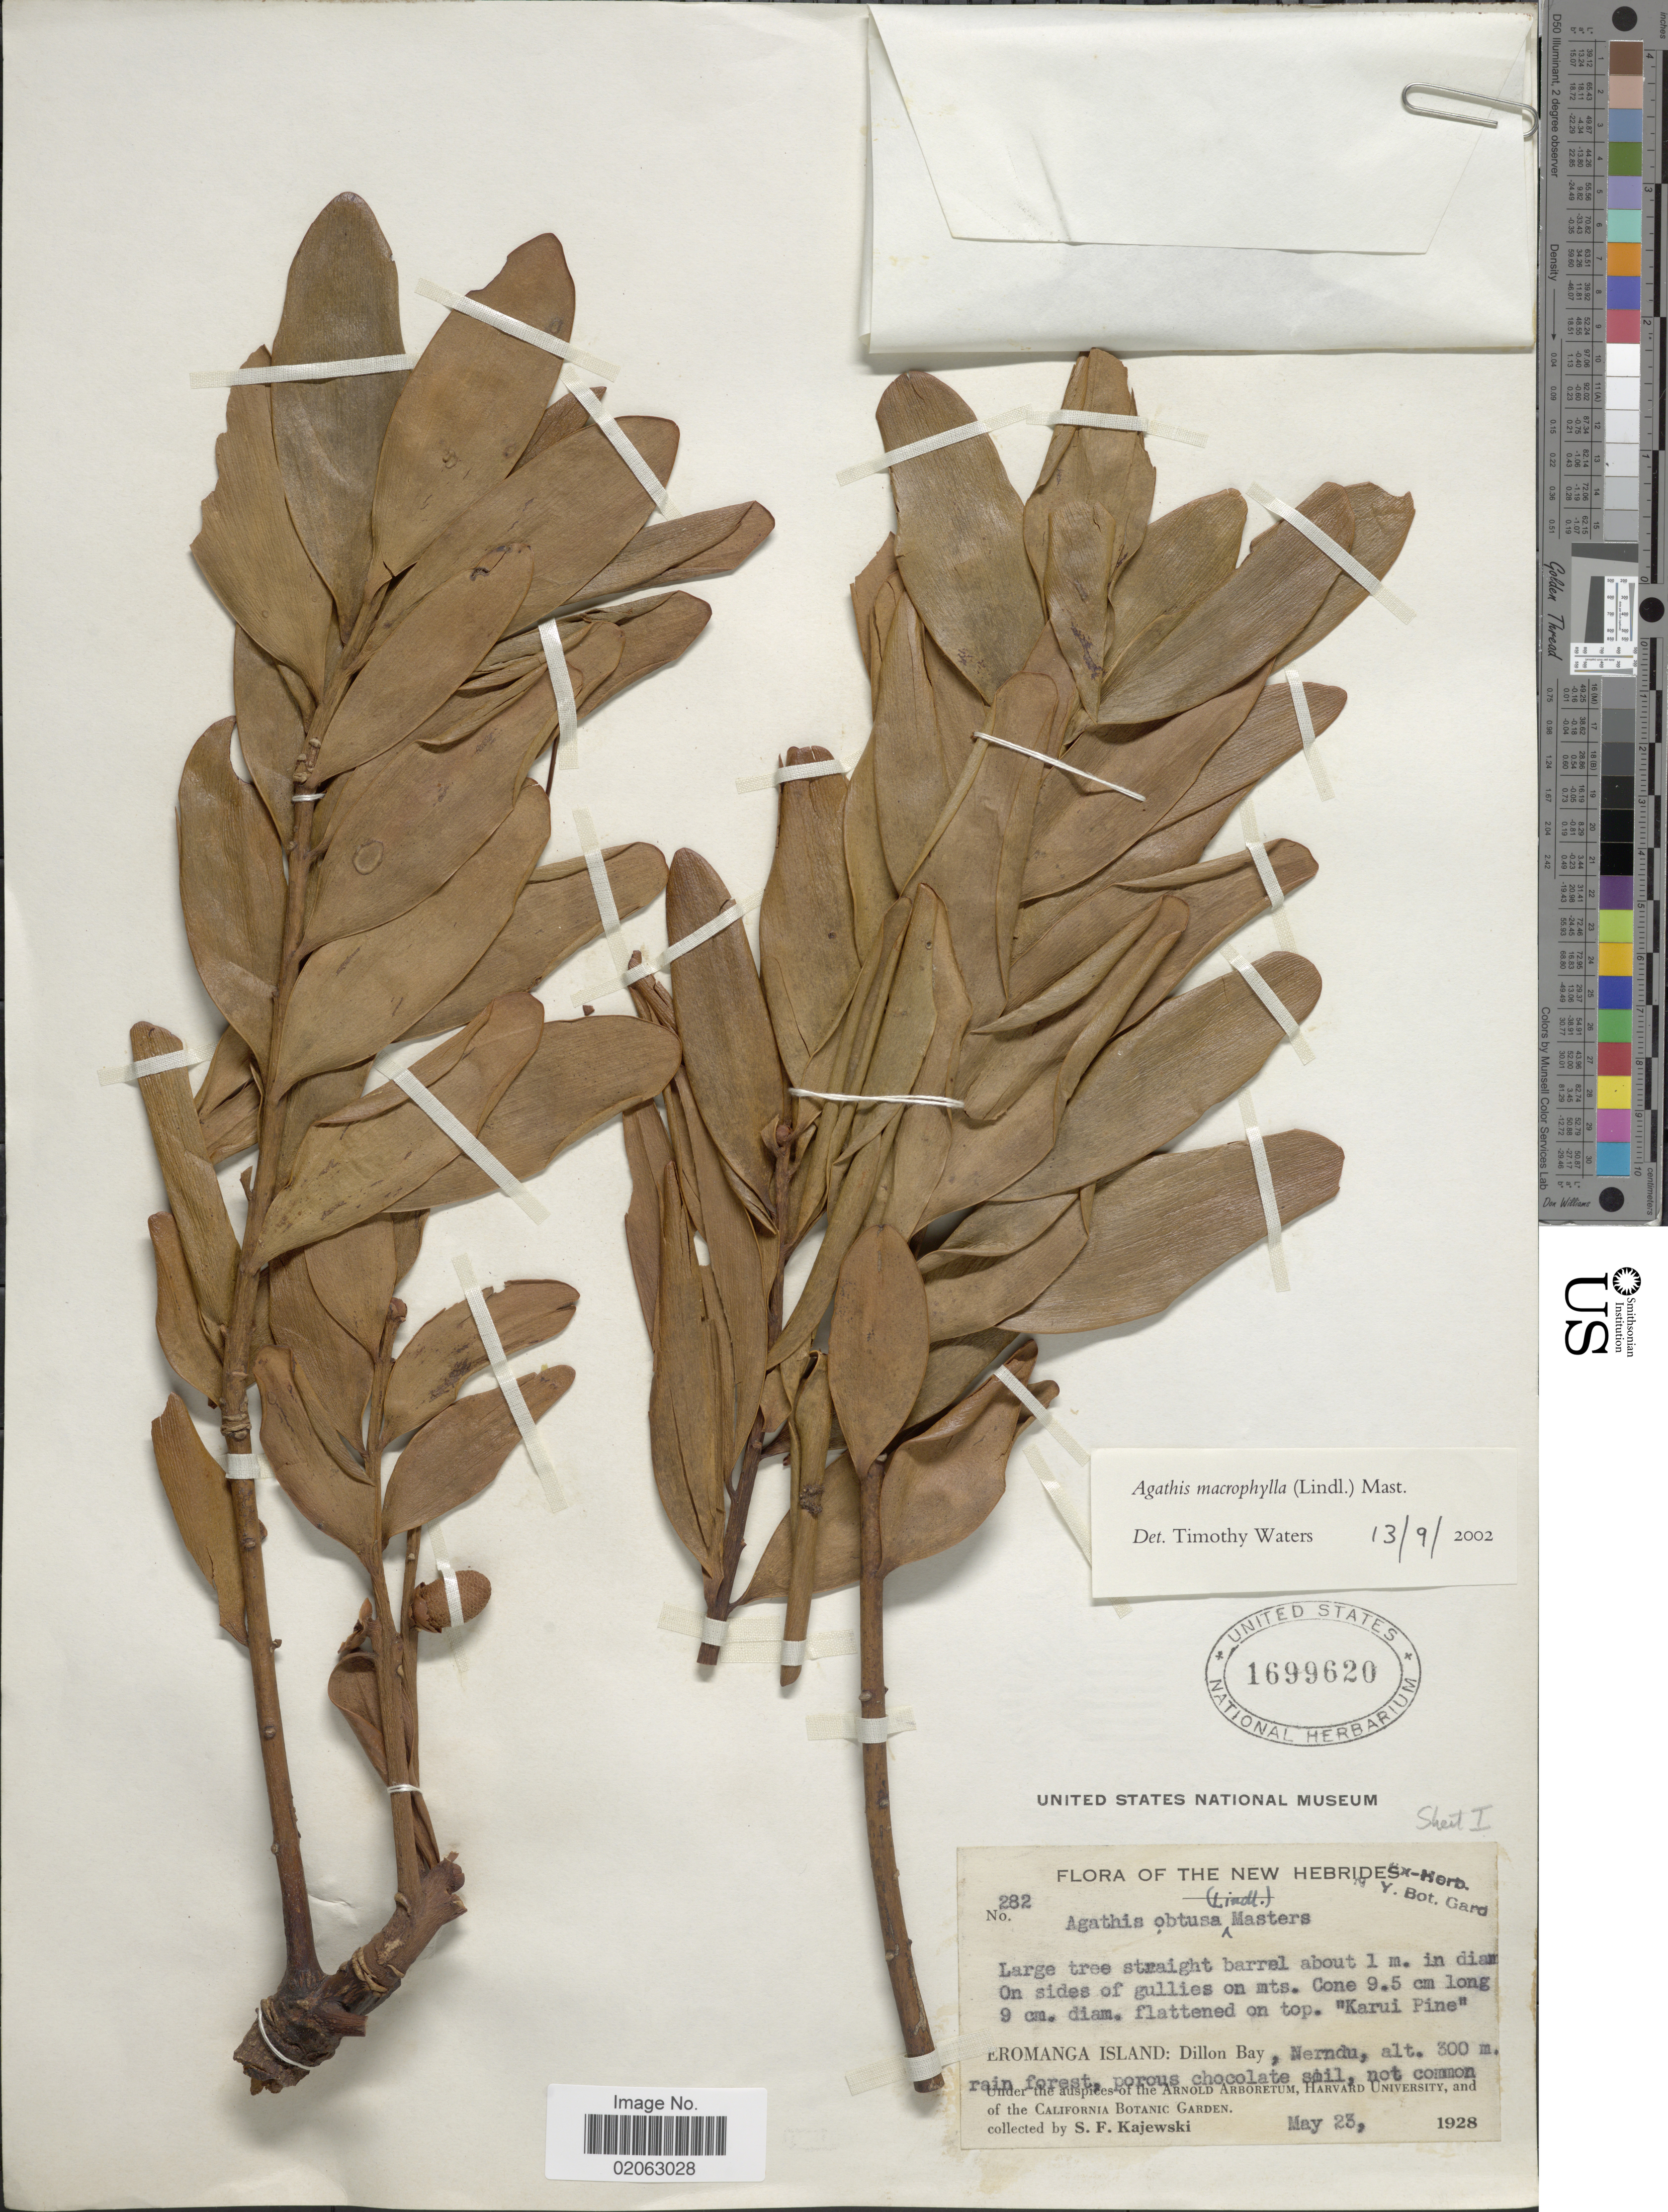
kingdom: Plantae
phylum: Tracheophyta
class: Pinopsida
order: Pinales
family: Araucariaceae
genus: Agathis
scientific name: Agathis macrophylla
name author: (Lindl.) Mast.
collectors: S. Kajewski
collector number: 282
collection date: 1928-05-23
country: Vanuatu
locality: The New Hebrides, Eromanga Island: Dillon Bay, Nerndu.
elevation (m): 300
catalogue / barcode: US 1699620